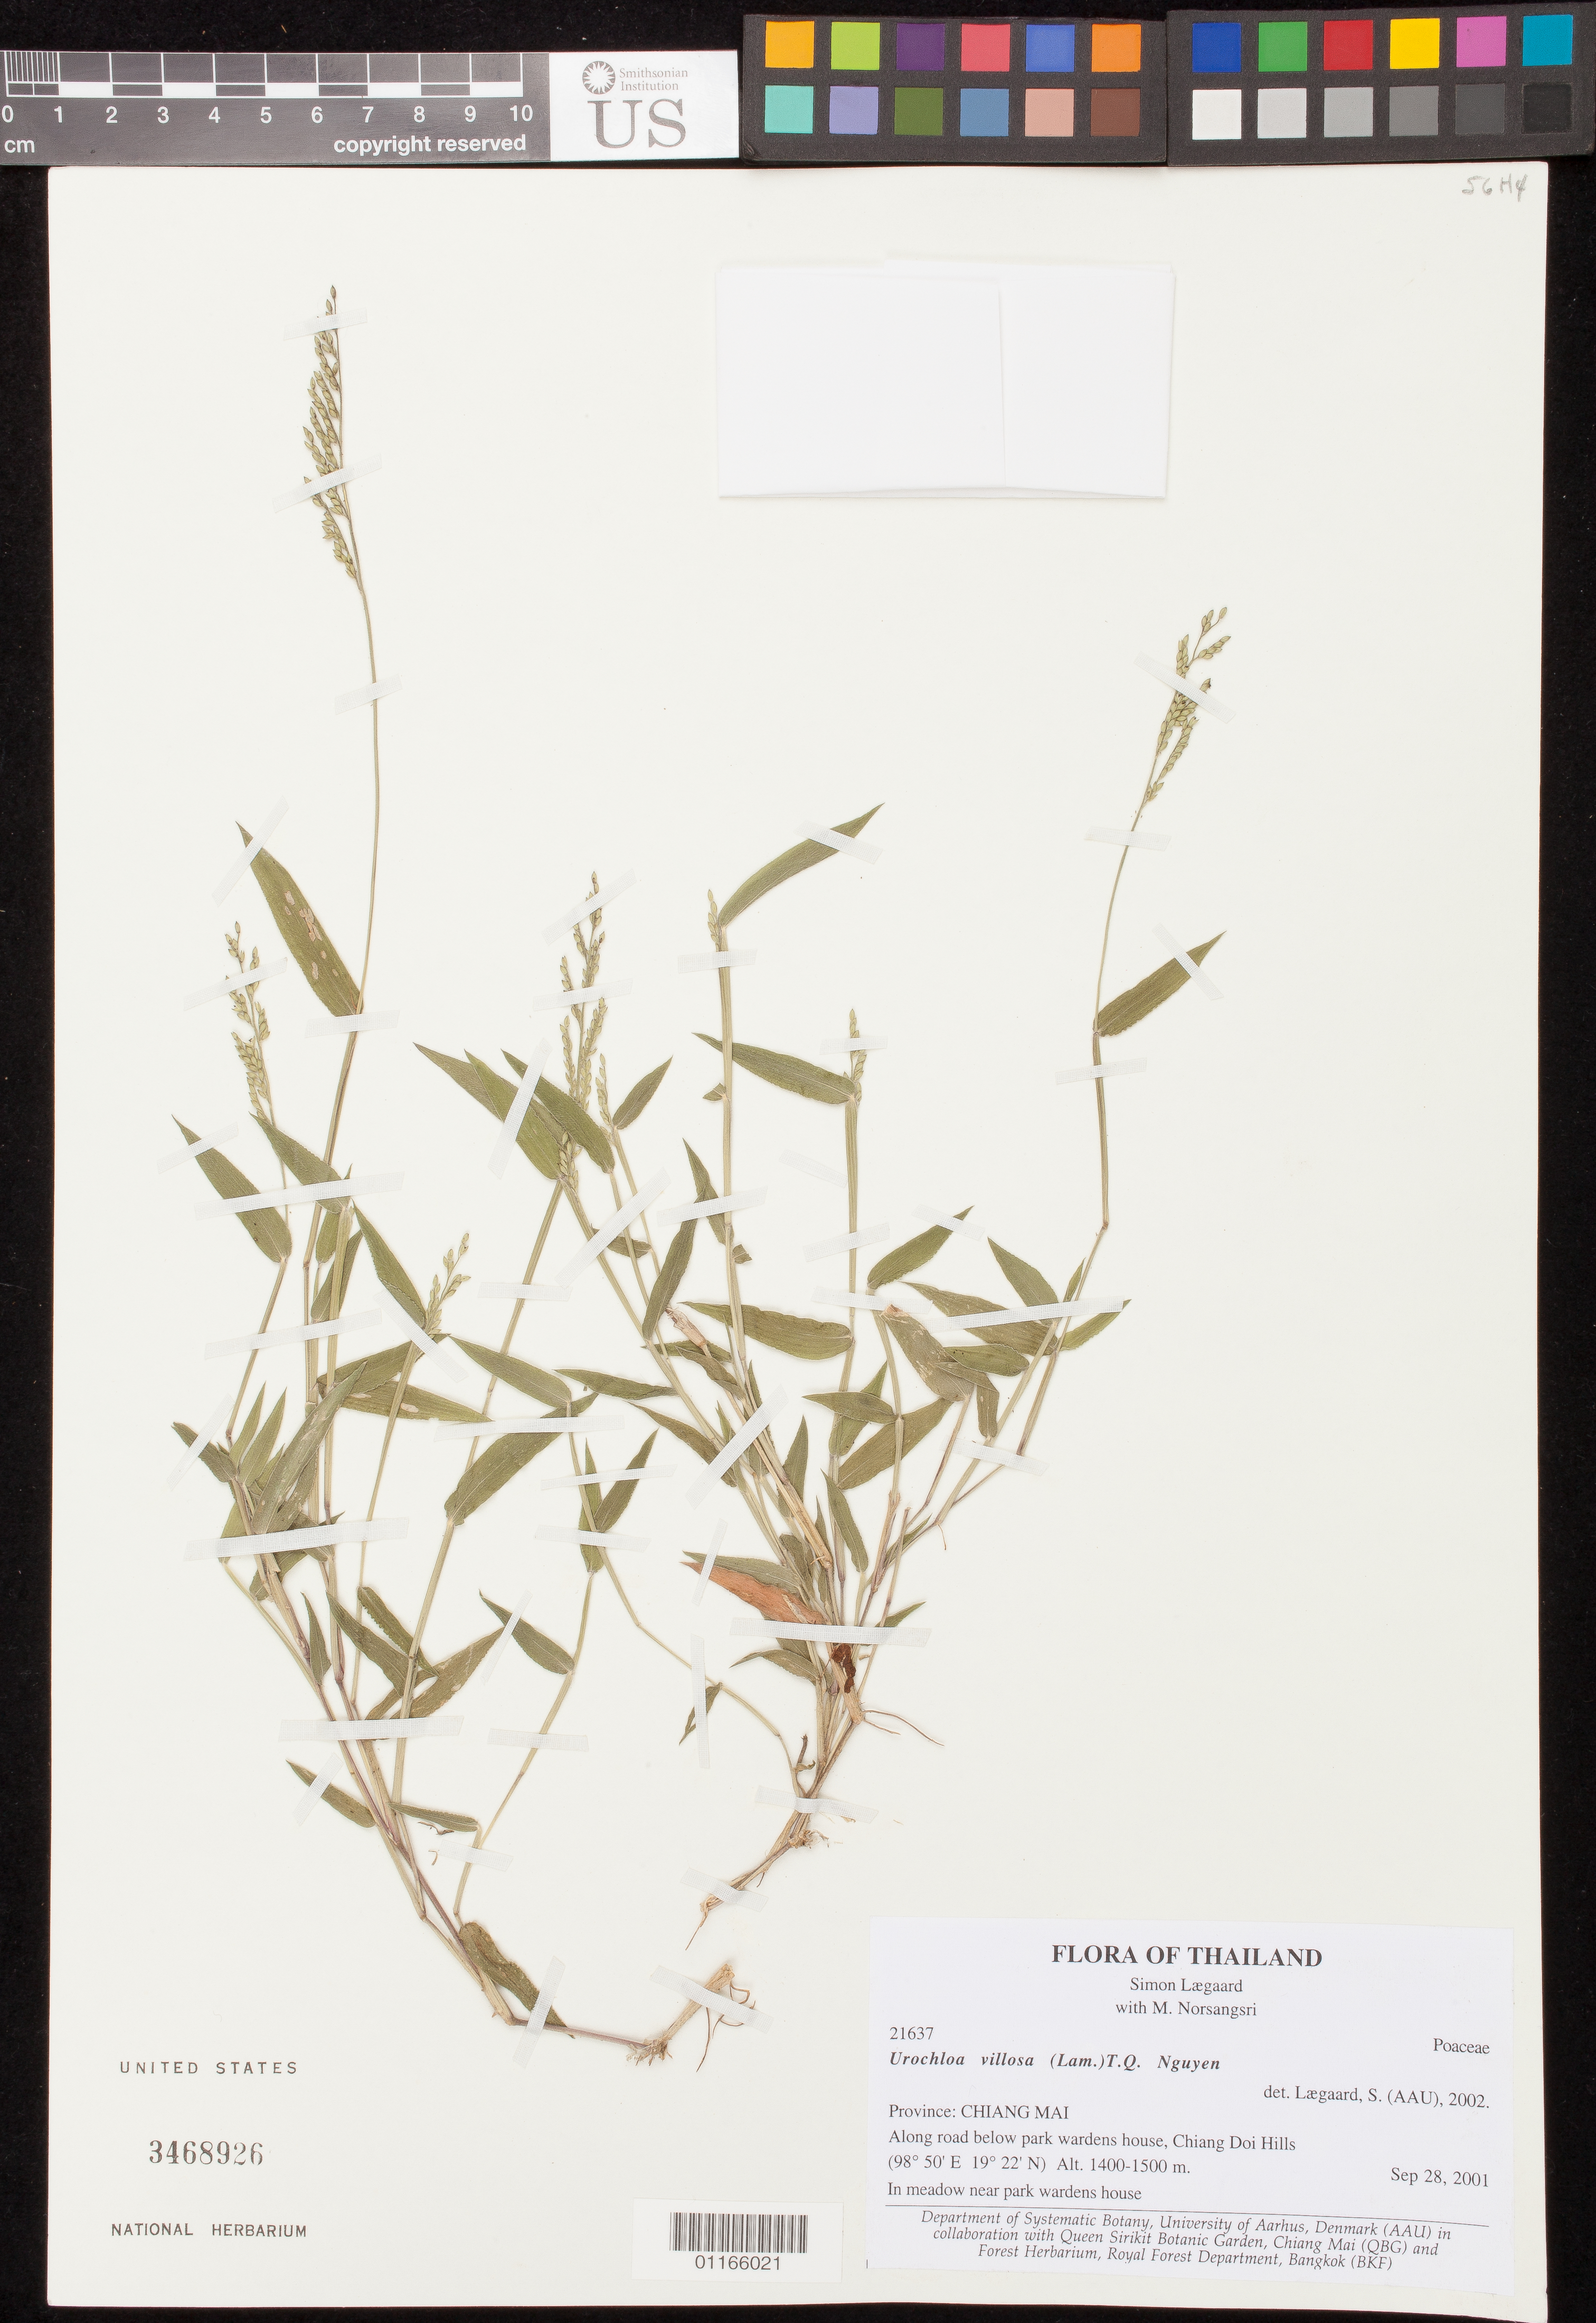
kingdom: Plantae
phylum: Tracheophyta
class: Liliopsida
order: Poales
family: Poaceae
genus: Urochloa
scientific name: Urochloa villosa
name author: (Lam.) T.Q. Nguyen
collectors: S. Lægaard & M. Norsangsri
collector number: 21637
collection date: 2001-09-28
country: Thailand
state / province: Chiang Mai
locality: Along road below park wardens house, Chiang Doi Hills.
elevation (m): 1400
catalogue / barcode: US 3468926